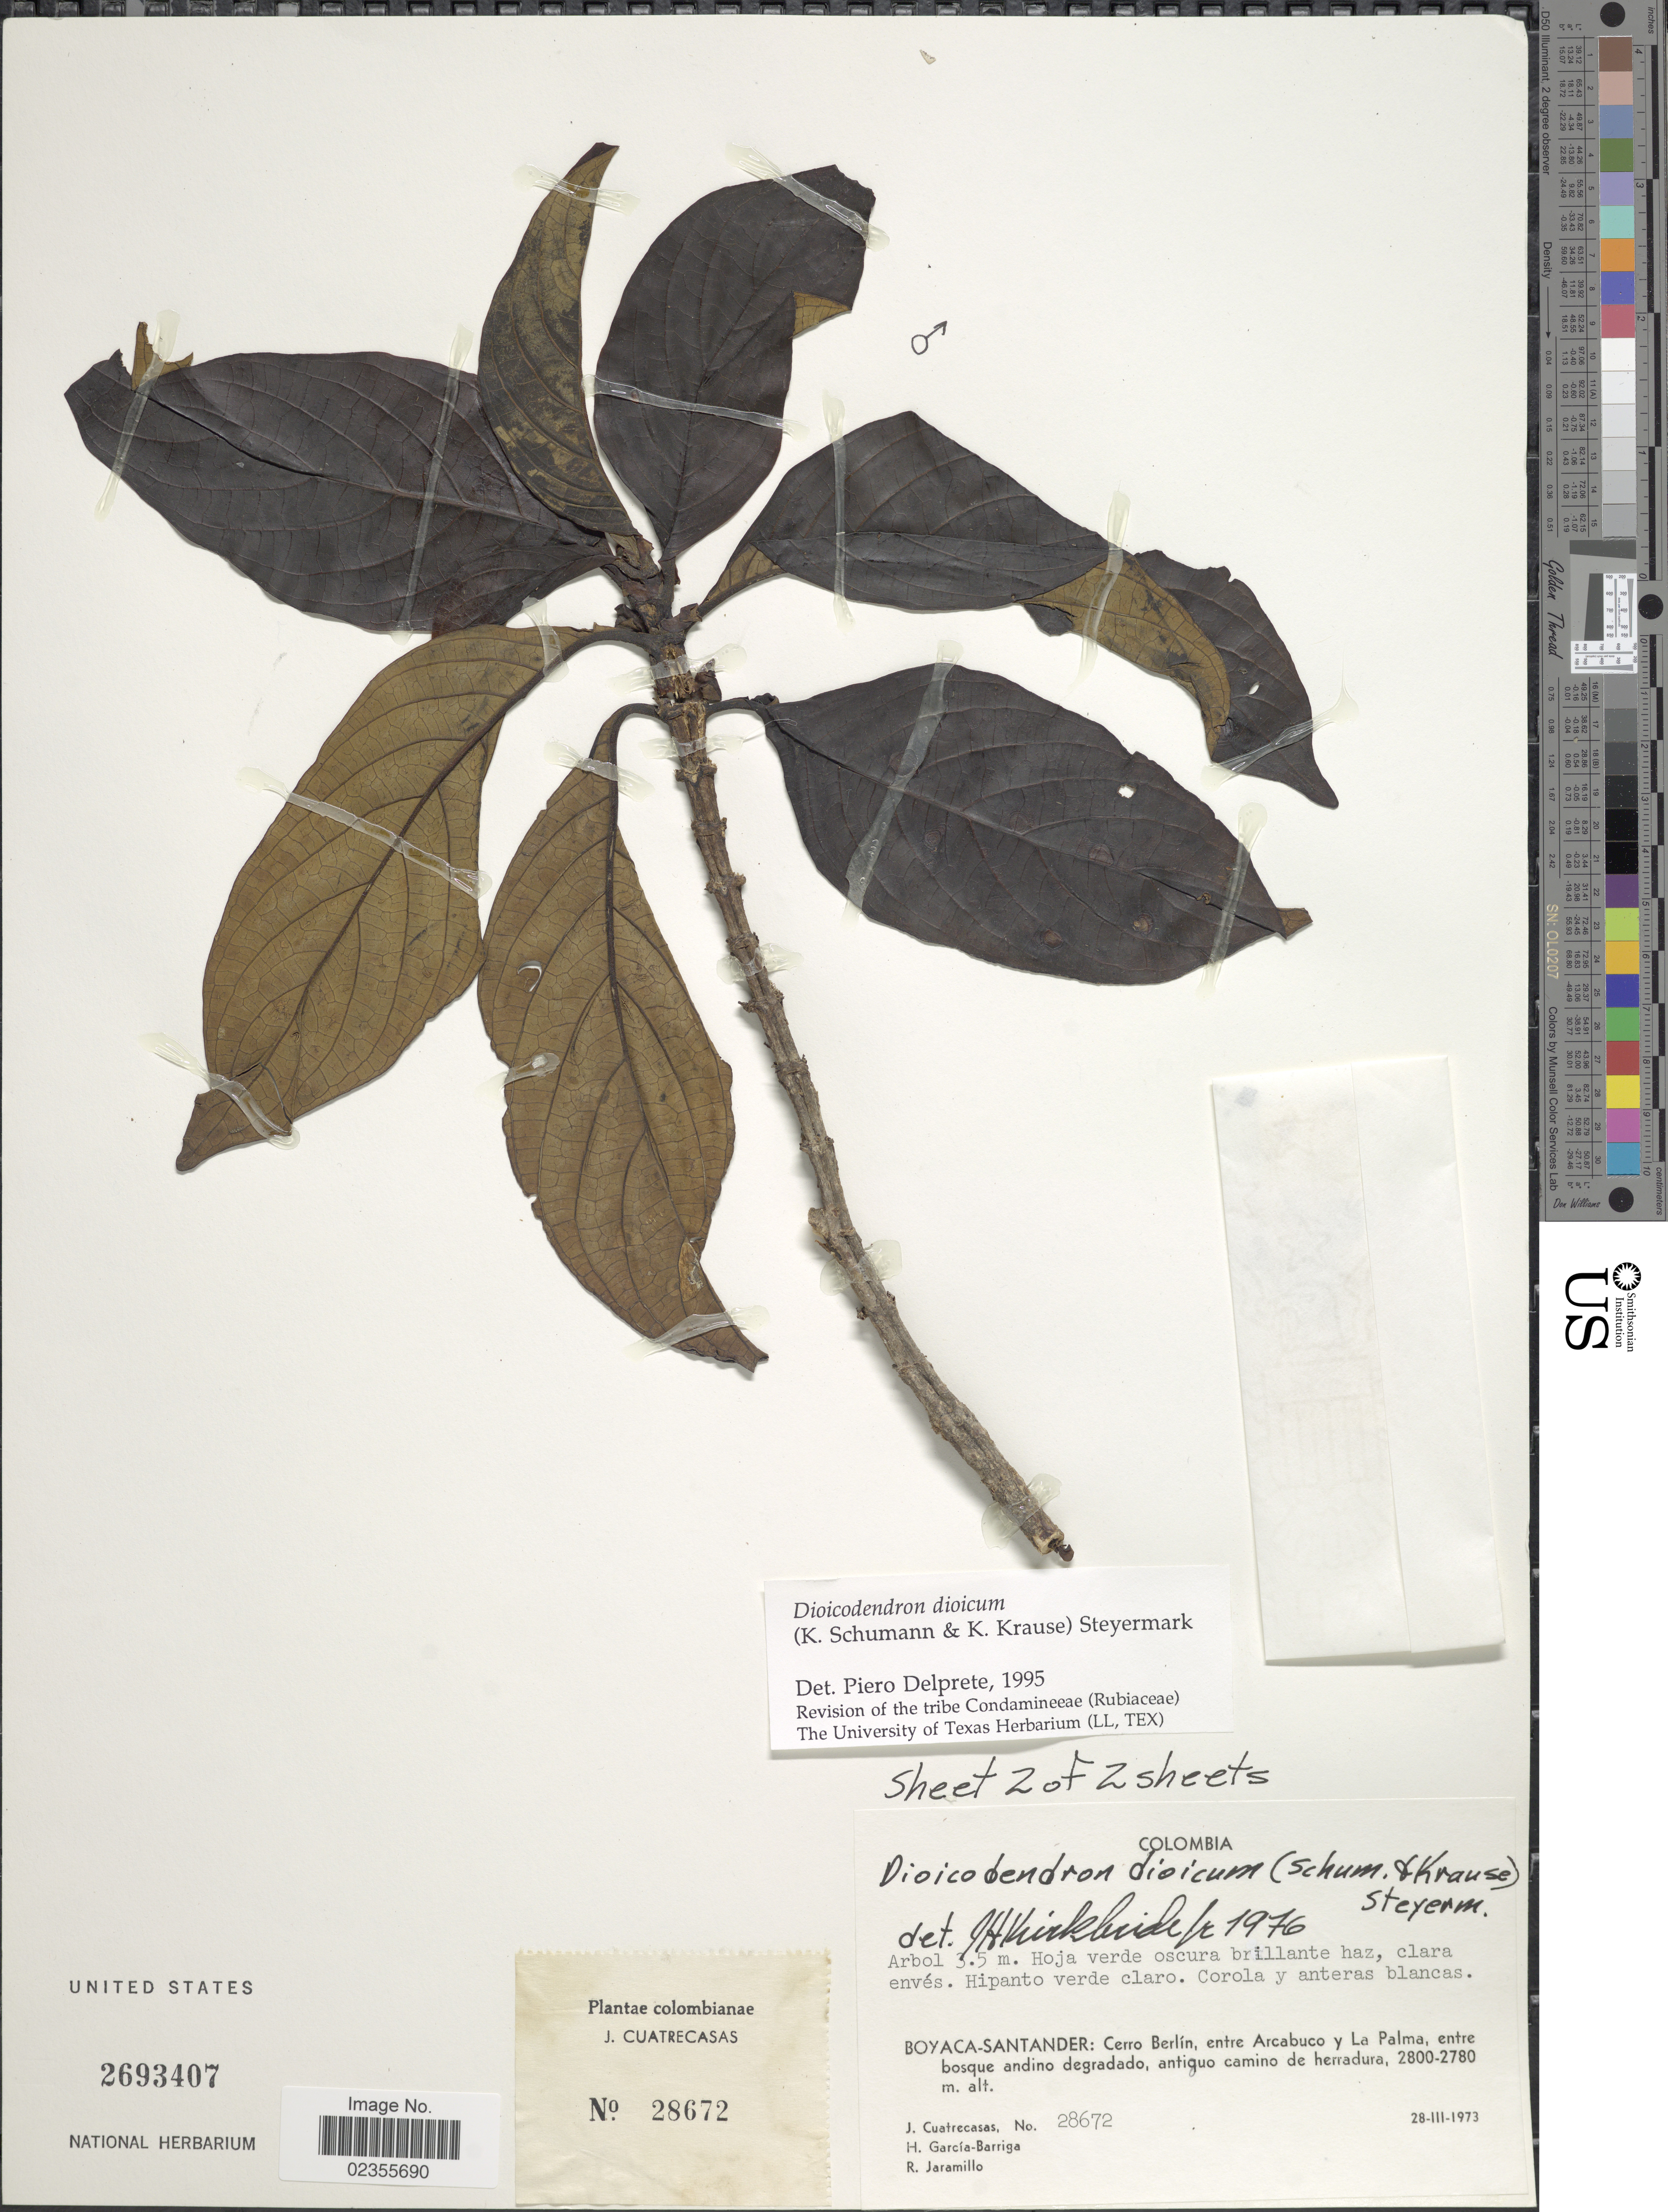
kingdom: Plantae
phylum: Tracheophyta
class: Magnoliopsida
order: Gentianales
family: Rubiaceae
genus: Dioicodendron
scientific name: Dioicodendron dioicum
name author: (K. Schum. & Krause) Steyerm.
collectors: J. Cuatrecasas, H. García Barriga & R. Jaramillo M.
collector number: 28672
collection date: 1973-03-28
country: Colombia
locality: Boyaca-Santander: Cerro Berlin, entre Arcabuco y La Palma, entre bosque andino degradado, antiguo camino de herradura.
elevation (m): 2780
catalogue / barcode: US 2693407